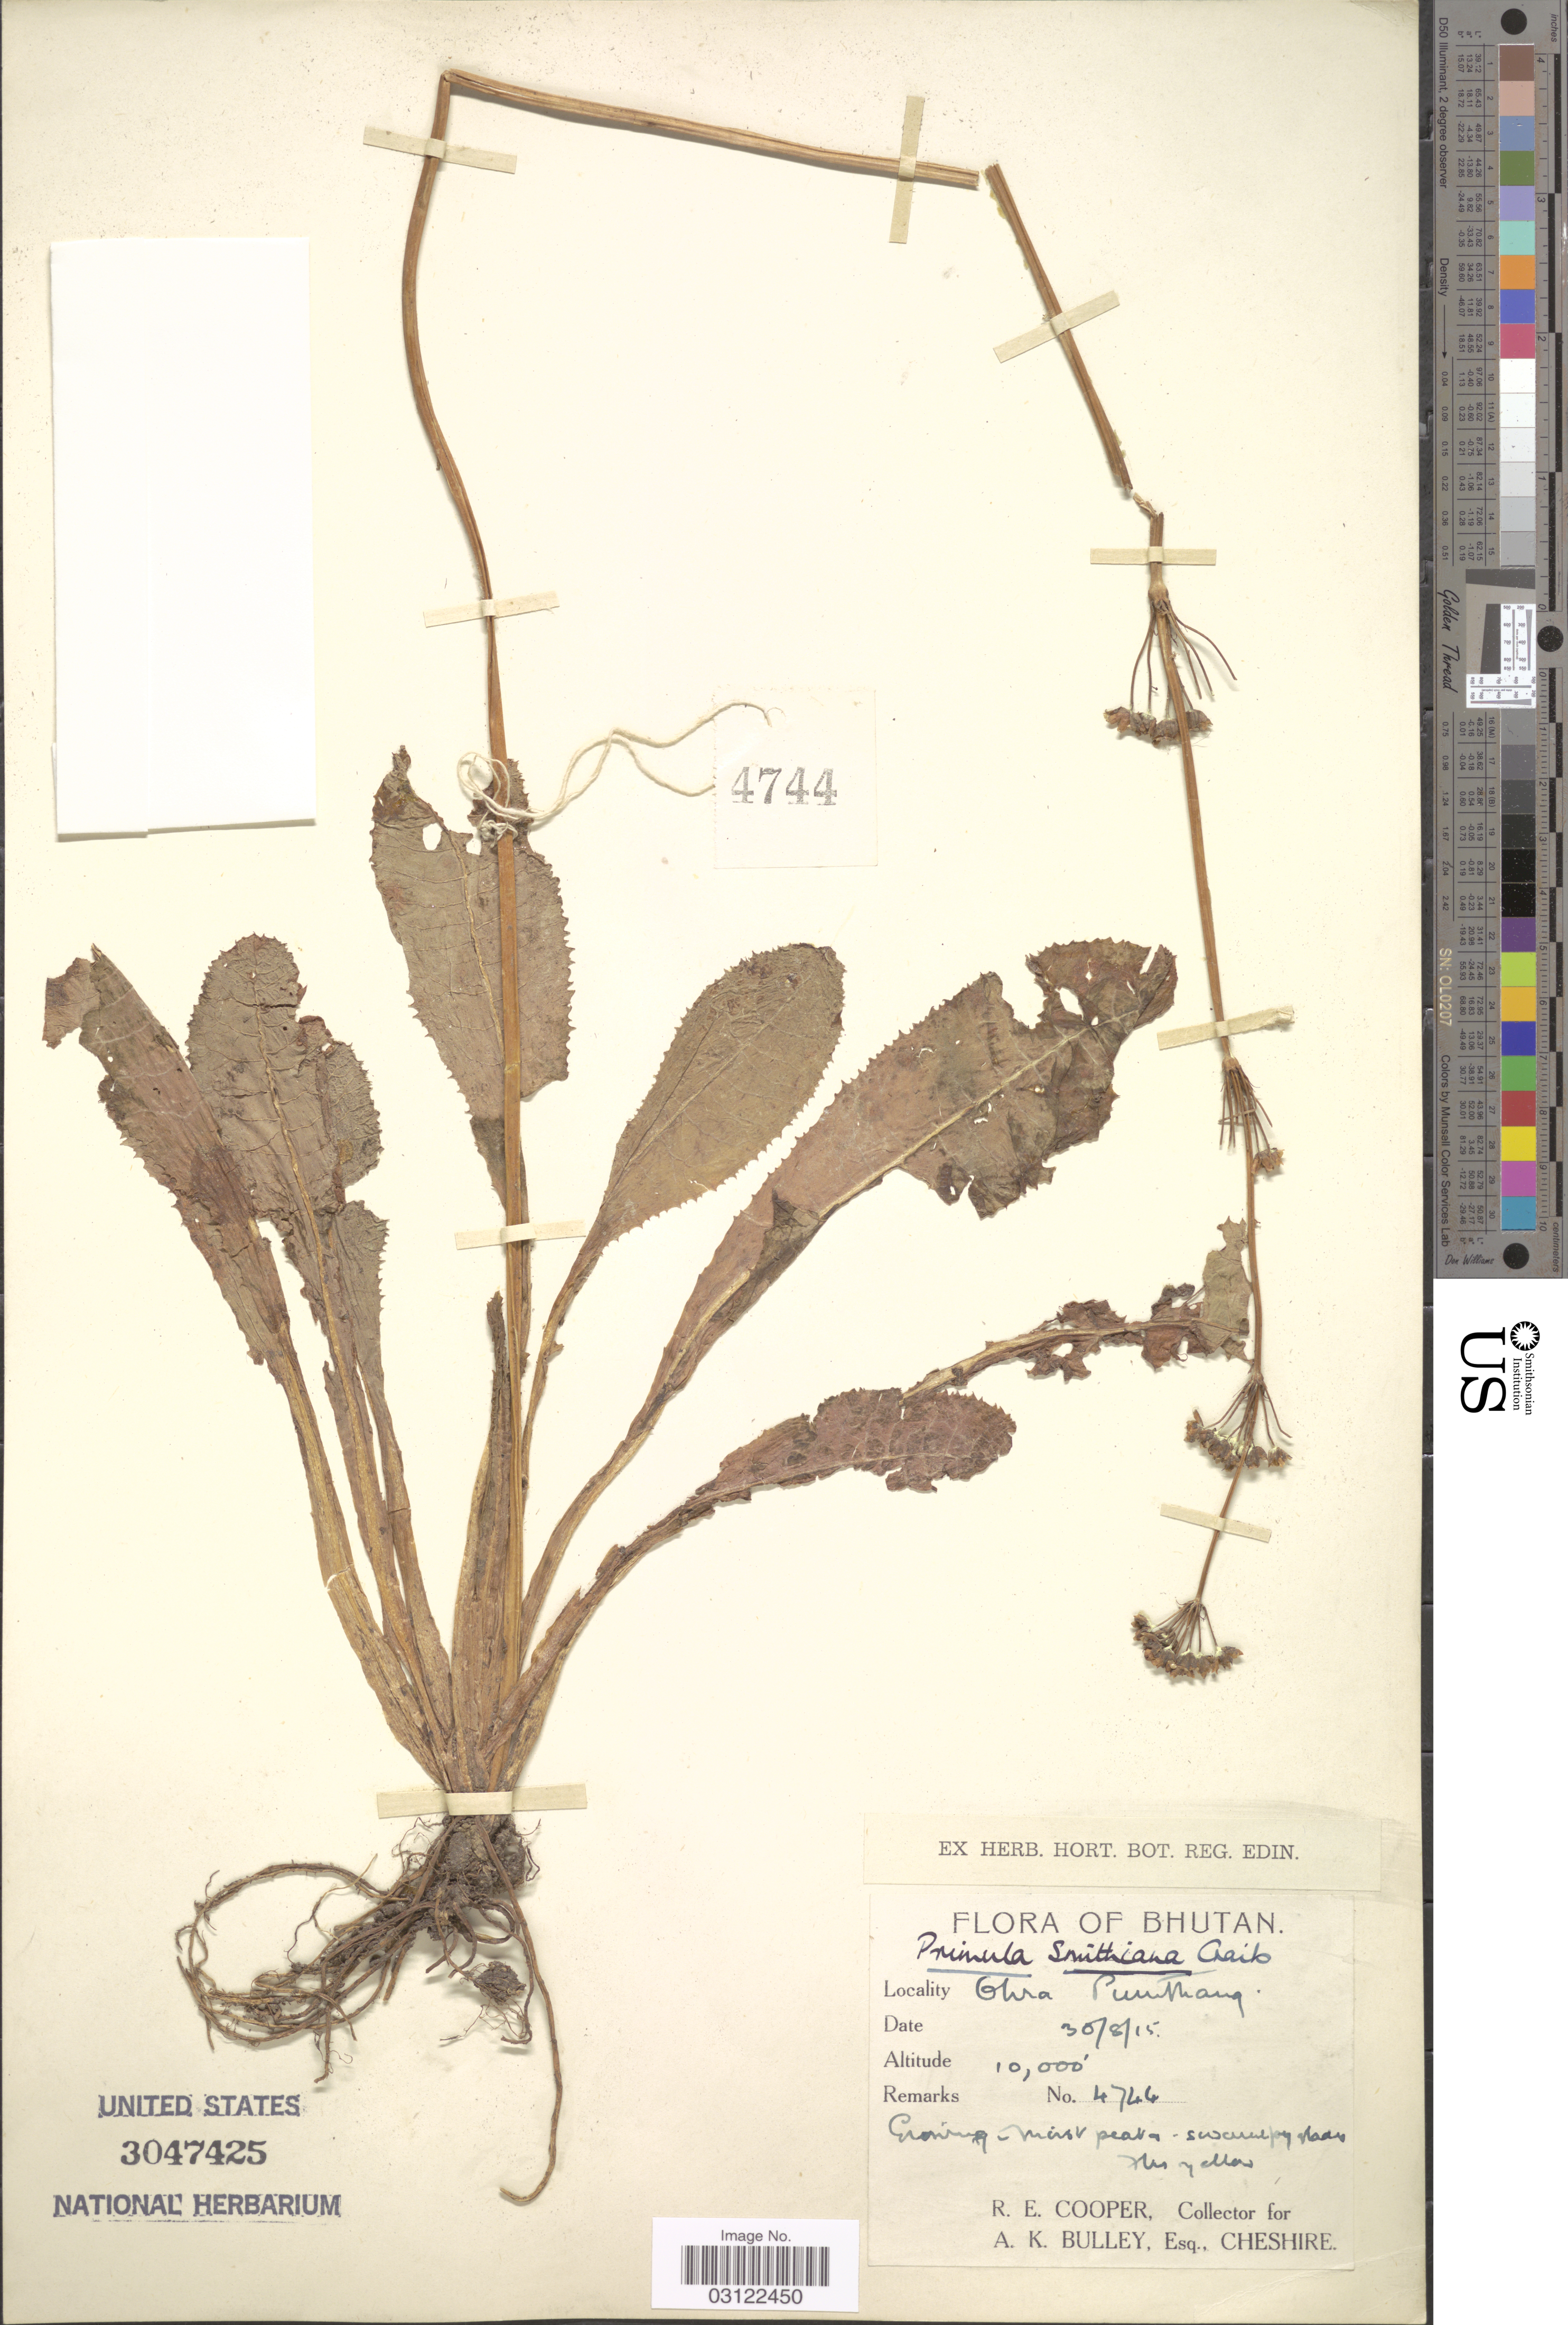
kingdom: Plantae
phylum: Tracheophyta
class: Magnoliopsida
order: Ericales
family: Primulaceae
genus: Primula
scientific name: Primula smithiana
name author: Craib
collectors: R. E. Cooper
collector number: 4744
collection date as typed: Transcribed d/m/y: 30/8/15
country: Bhutan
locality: Ghra Pumthang.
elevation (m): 3048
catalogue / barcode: US 3047425